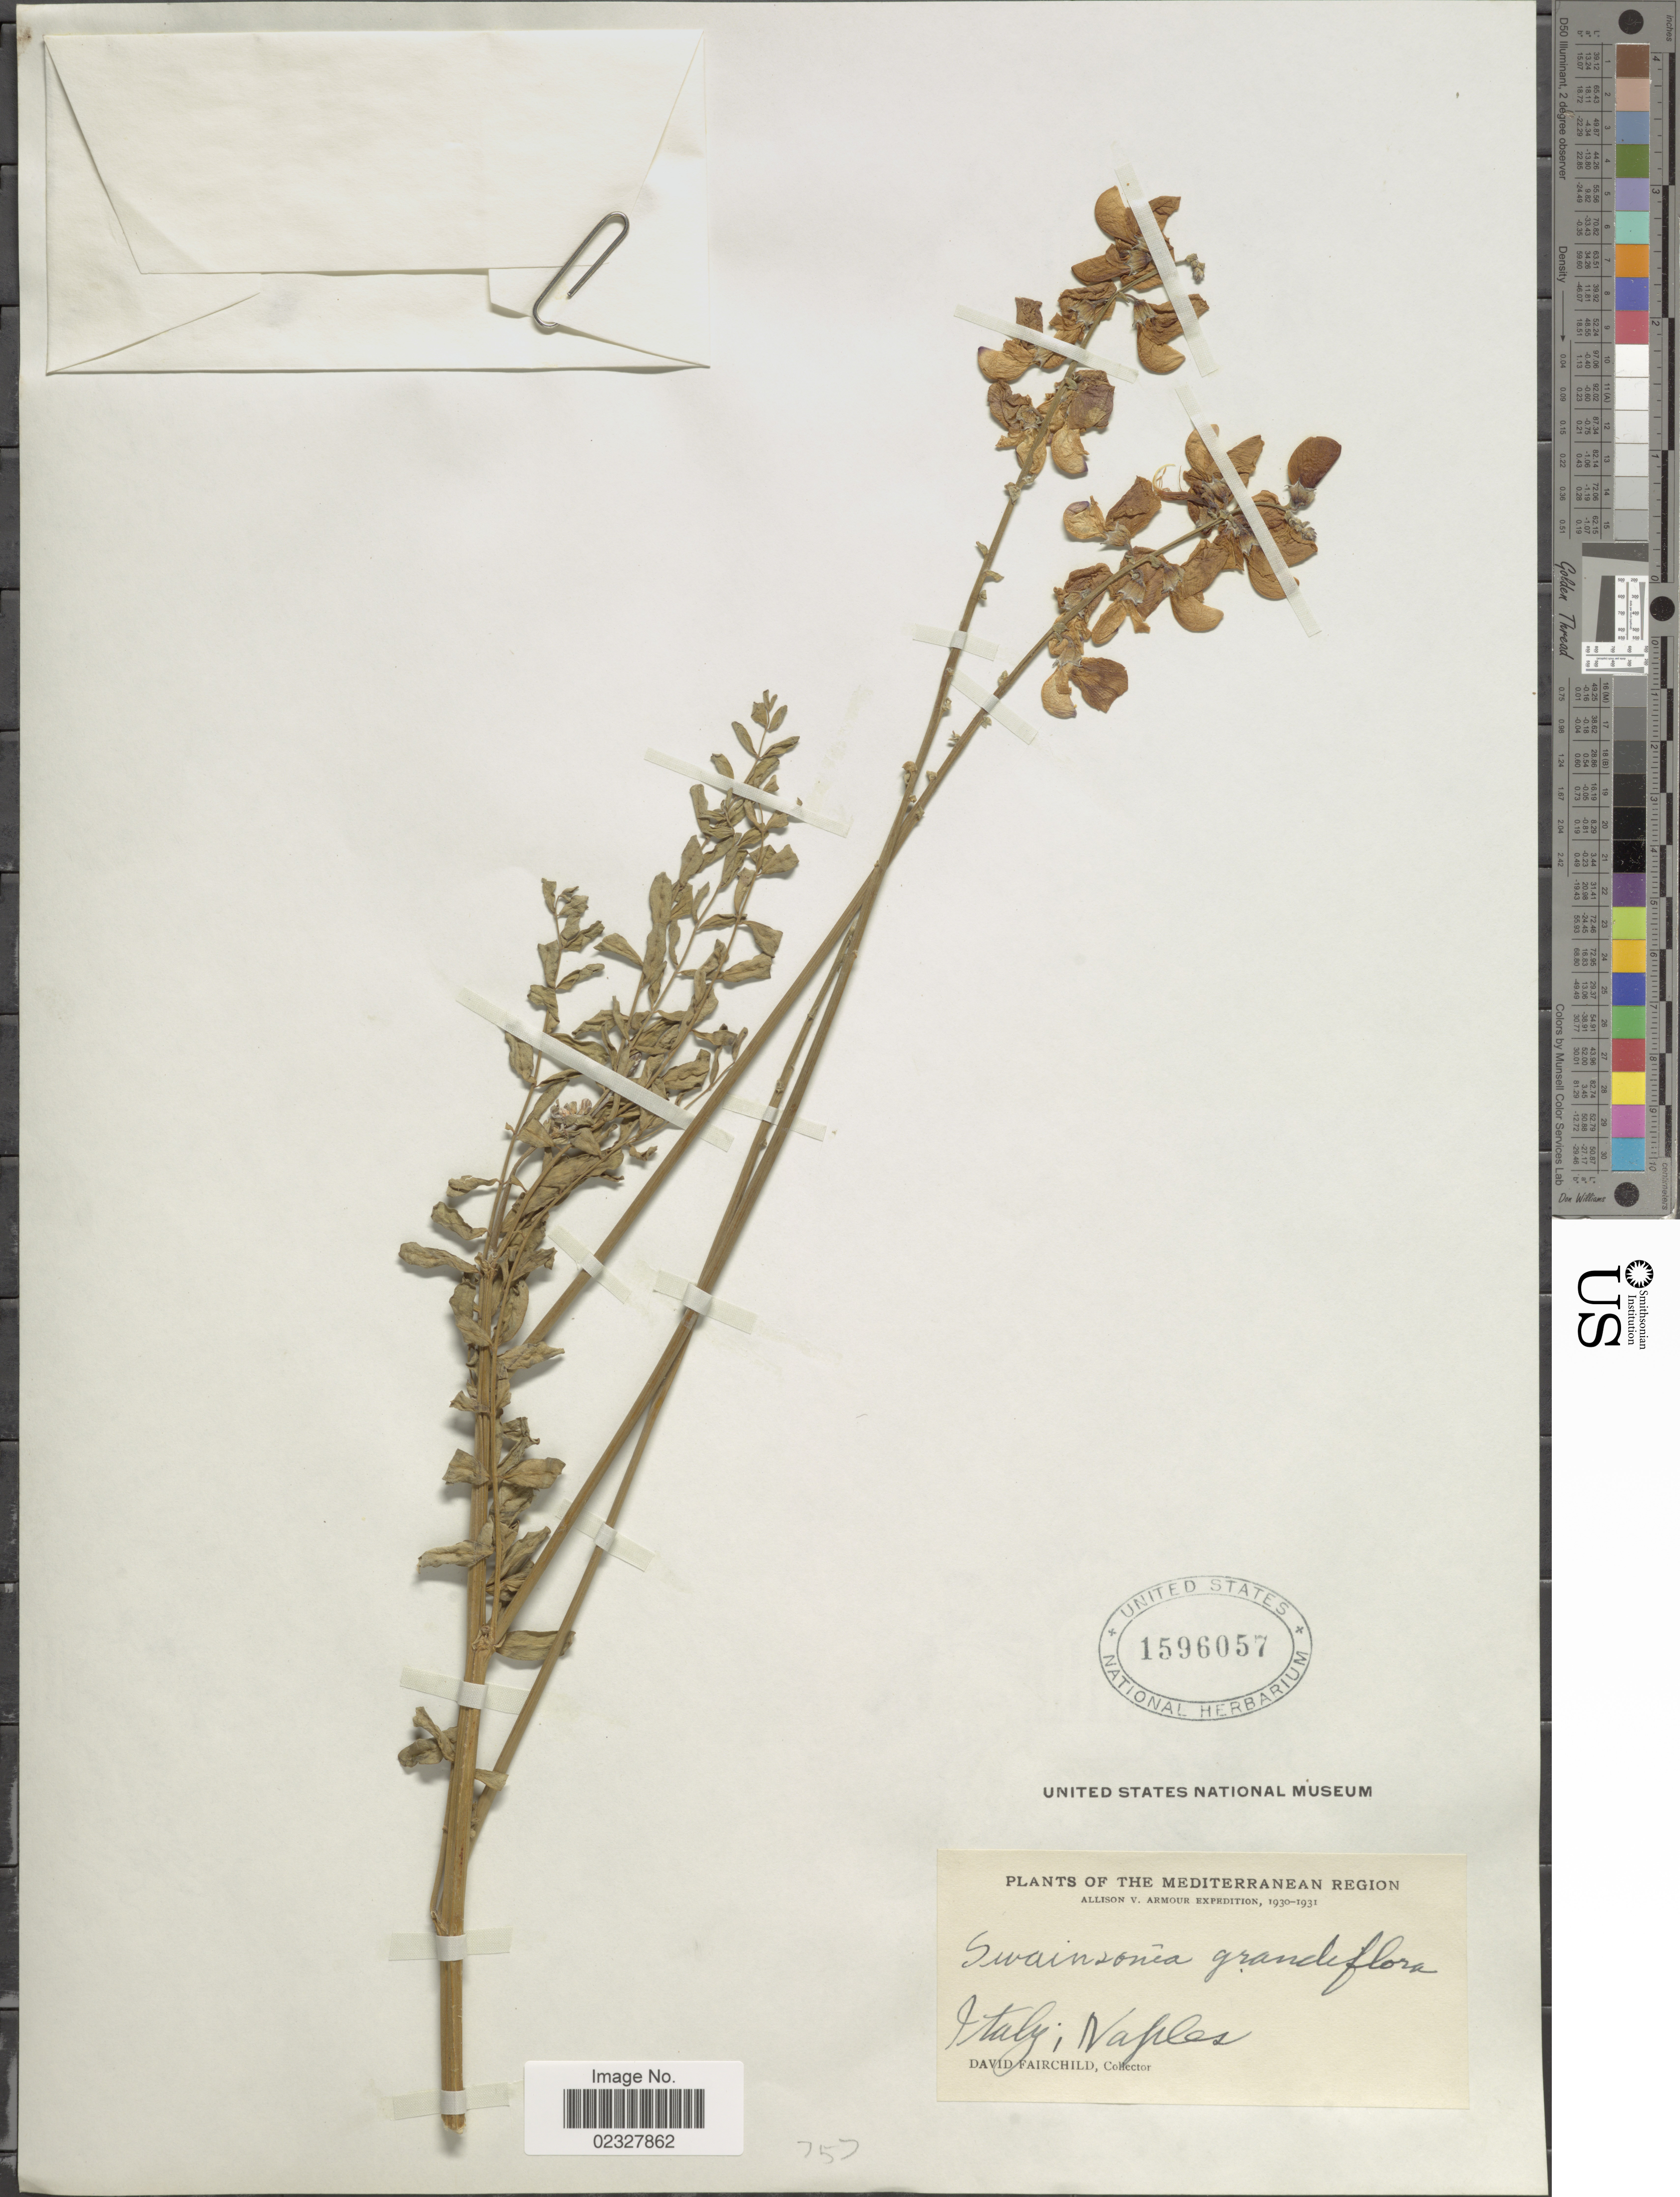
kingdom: Plantae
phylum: Tracheophyta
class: Magnoliopsida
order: Fabales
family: Fabaceae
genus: Swainsona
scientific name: Swainsona greyana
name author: Lindl.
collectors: D. Fairchild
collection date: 1930/1931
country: Italy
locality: The Mediterranean Region, Naples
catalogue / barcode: US 1596057